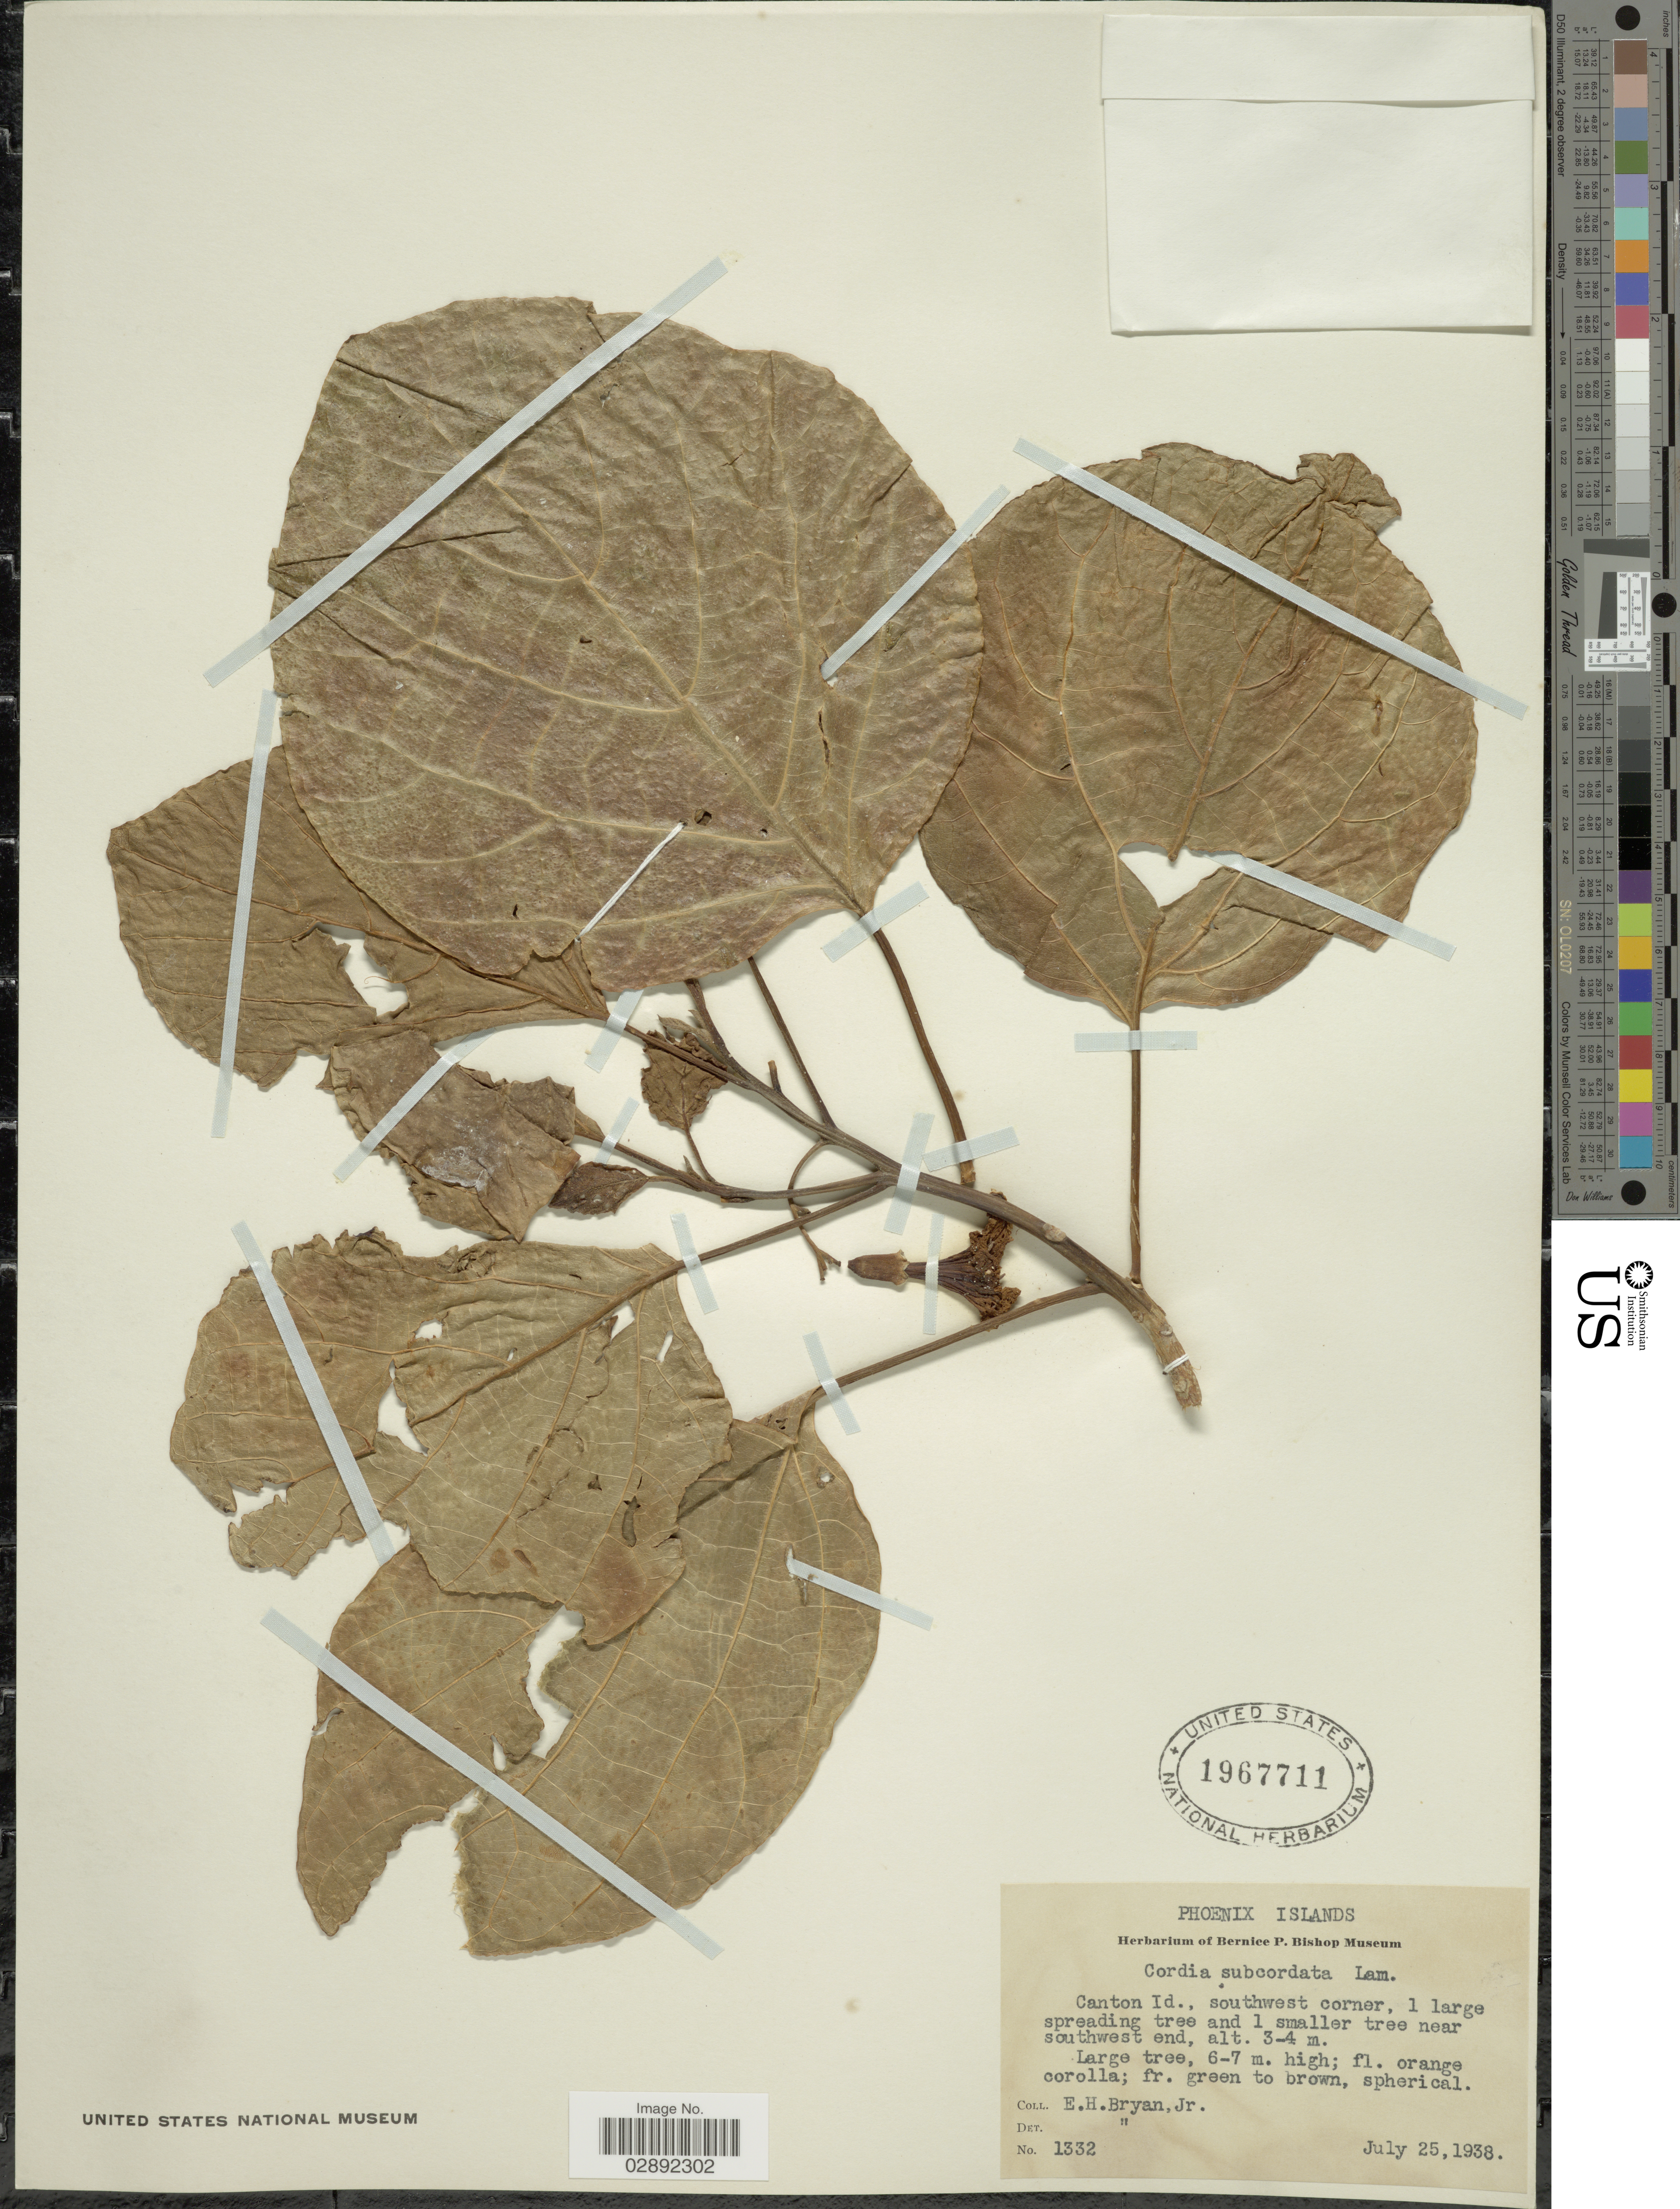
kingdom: Plantae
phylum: Tracheophyta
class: Magnoliopsida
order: Boraginales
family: Cordiaceae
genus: Cordia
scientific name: Cordia subcordata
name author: Lam.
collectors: E. Bryan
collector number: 1332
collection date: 1938-07-25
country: Kiribati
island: Kanton [Canton] Atoll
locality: Phoenix Islands. Canton Id., southwest corner.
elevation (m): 3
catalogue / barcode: US 1967711